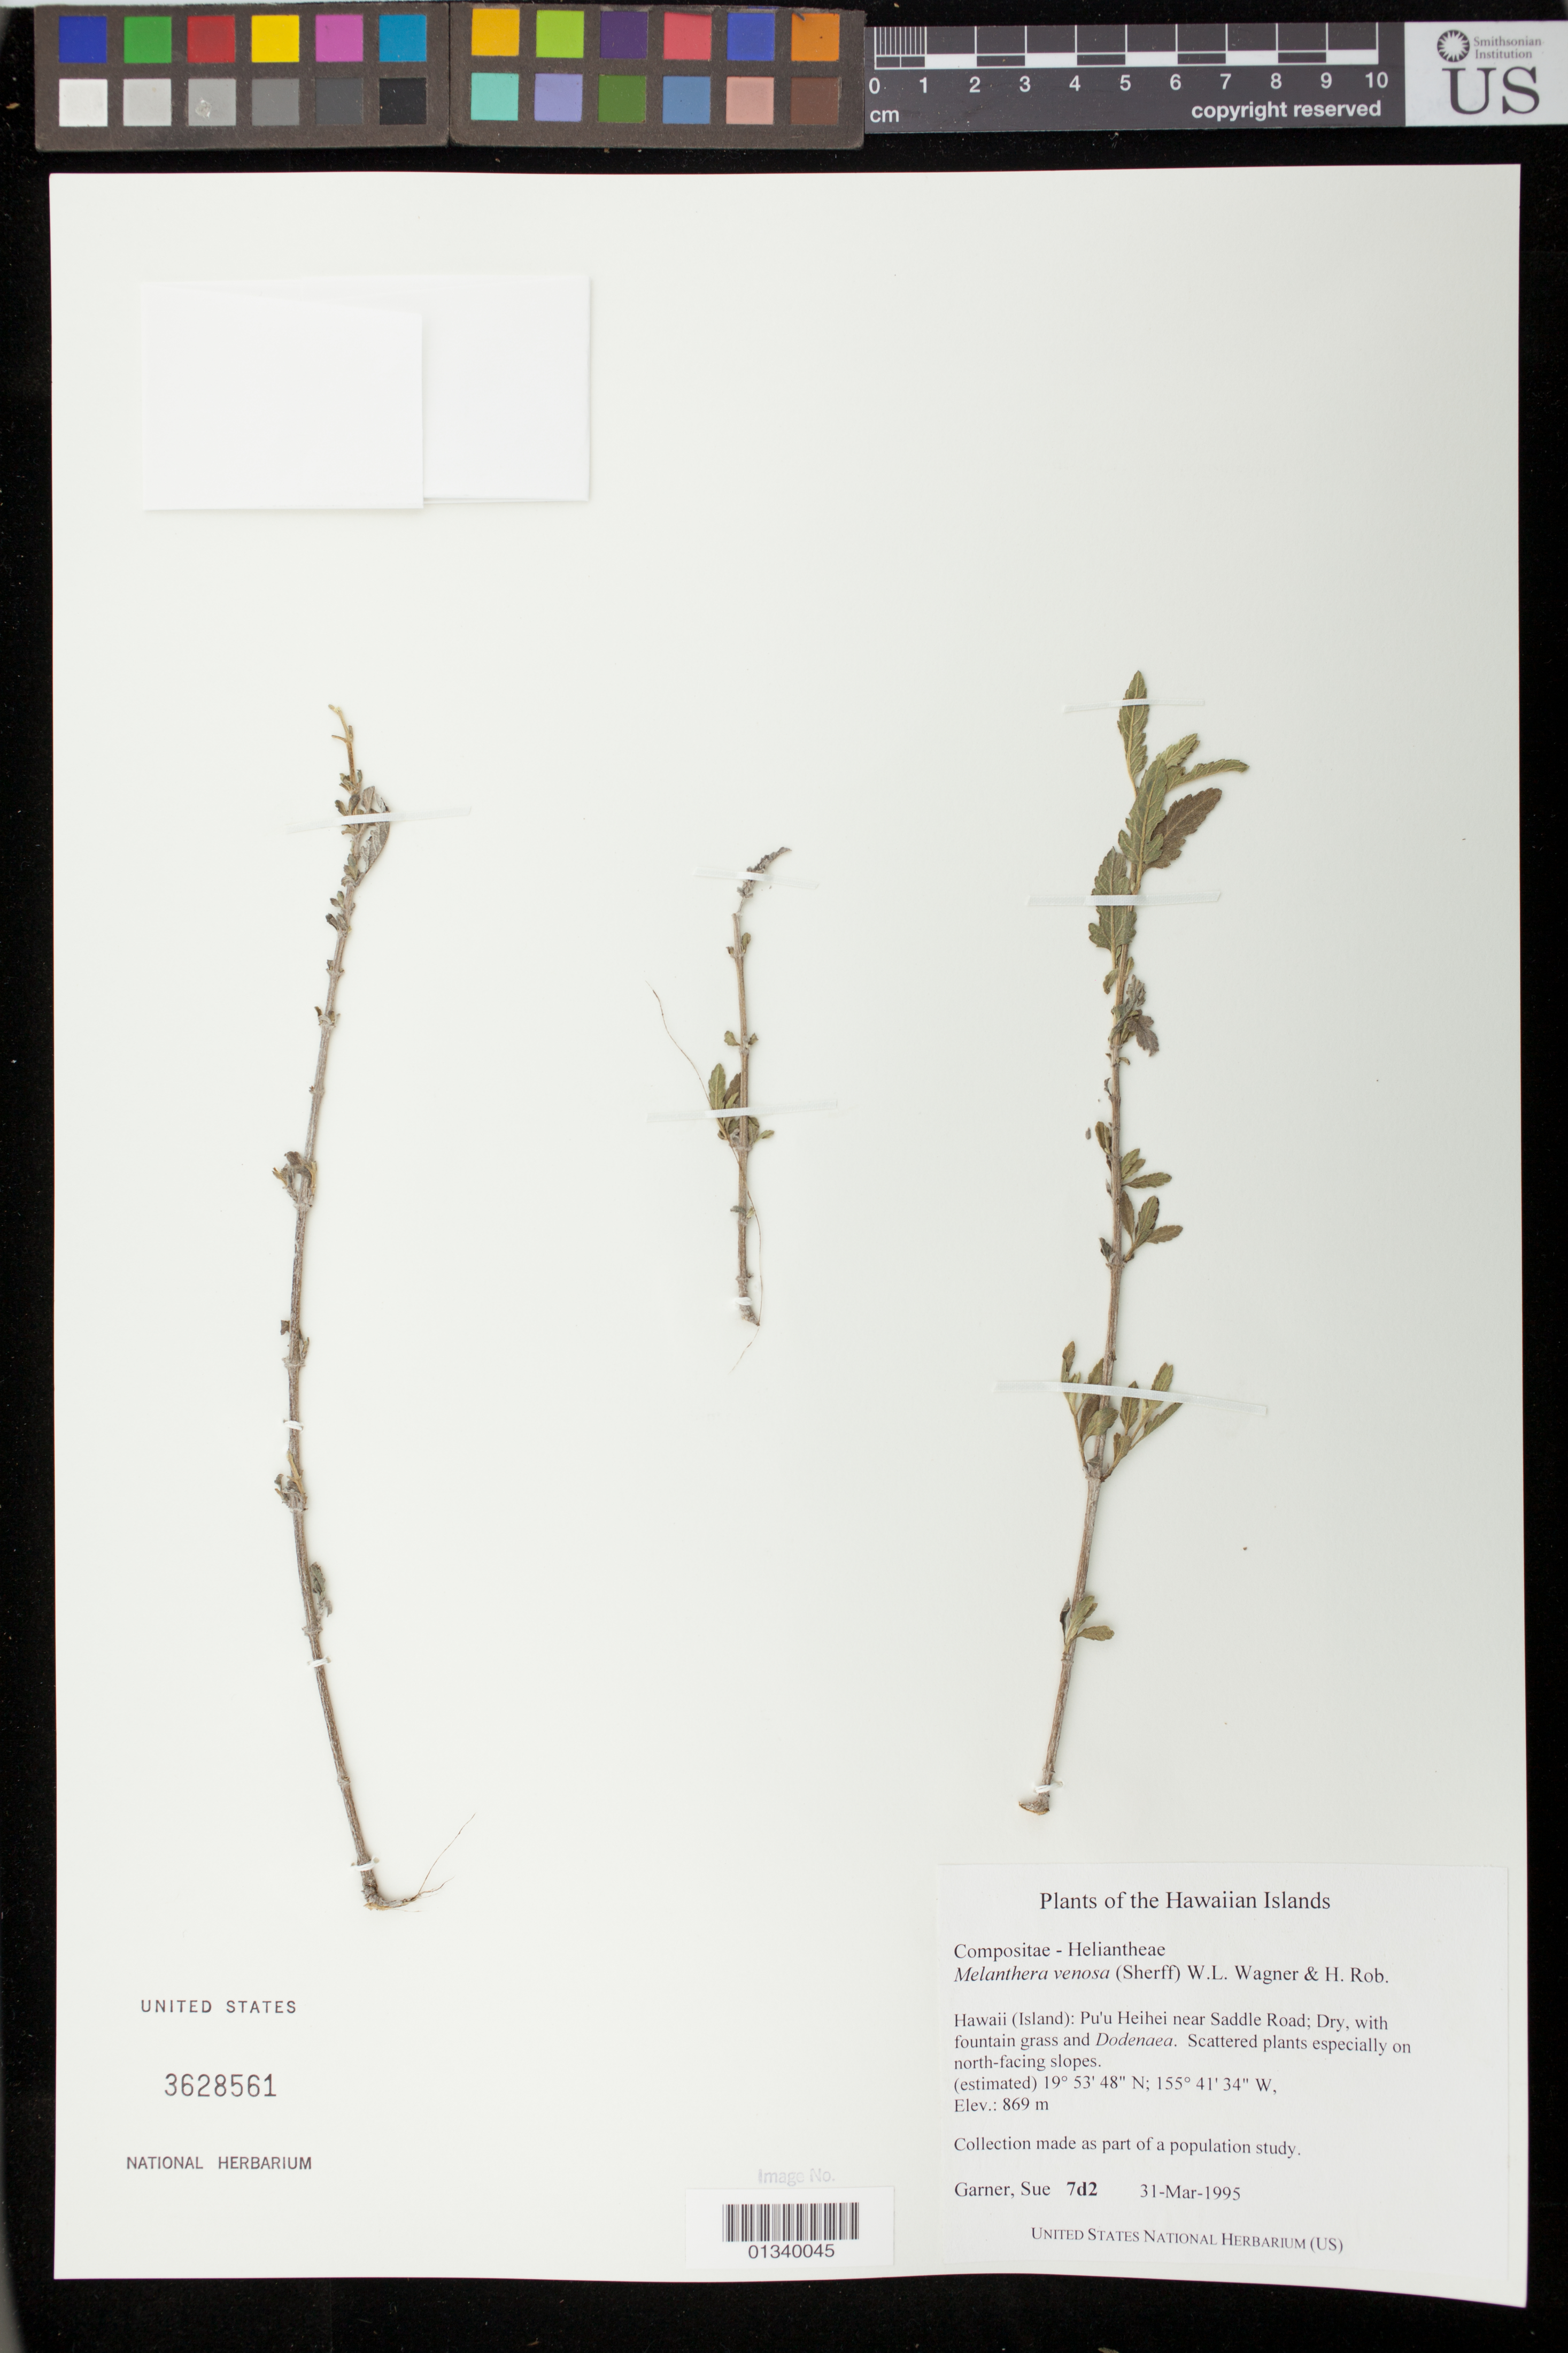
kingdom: Plantae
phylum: Tracheophyta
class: Magnoliopsida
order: Asterales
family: Asteraceae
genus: Wollastonia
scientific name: Wollastonia venosa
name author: (Sherff) Orchard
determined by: Wagner, W. L., (BOT), Smithsonian Institution - National Museum of Natural History (UNITED STATES)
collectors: S. Garner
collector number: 7d2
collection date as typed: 31 March 1995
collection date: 1995-03-31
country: United States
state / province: Hawaii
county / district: Hawaii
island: Hawaii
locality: Pu'u Heihei near Saddle Road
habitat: Dry with fountain grass and Dodenaea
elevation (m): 869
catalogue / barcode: US 3628561